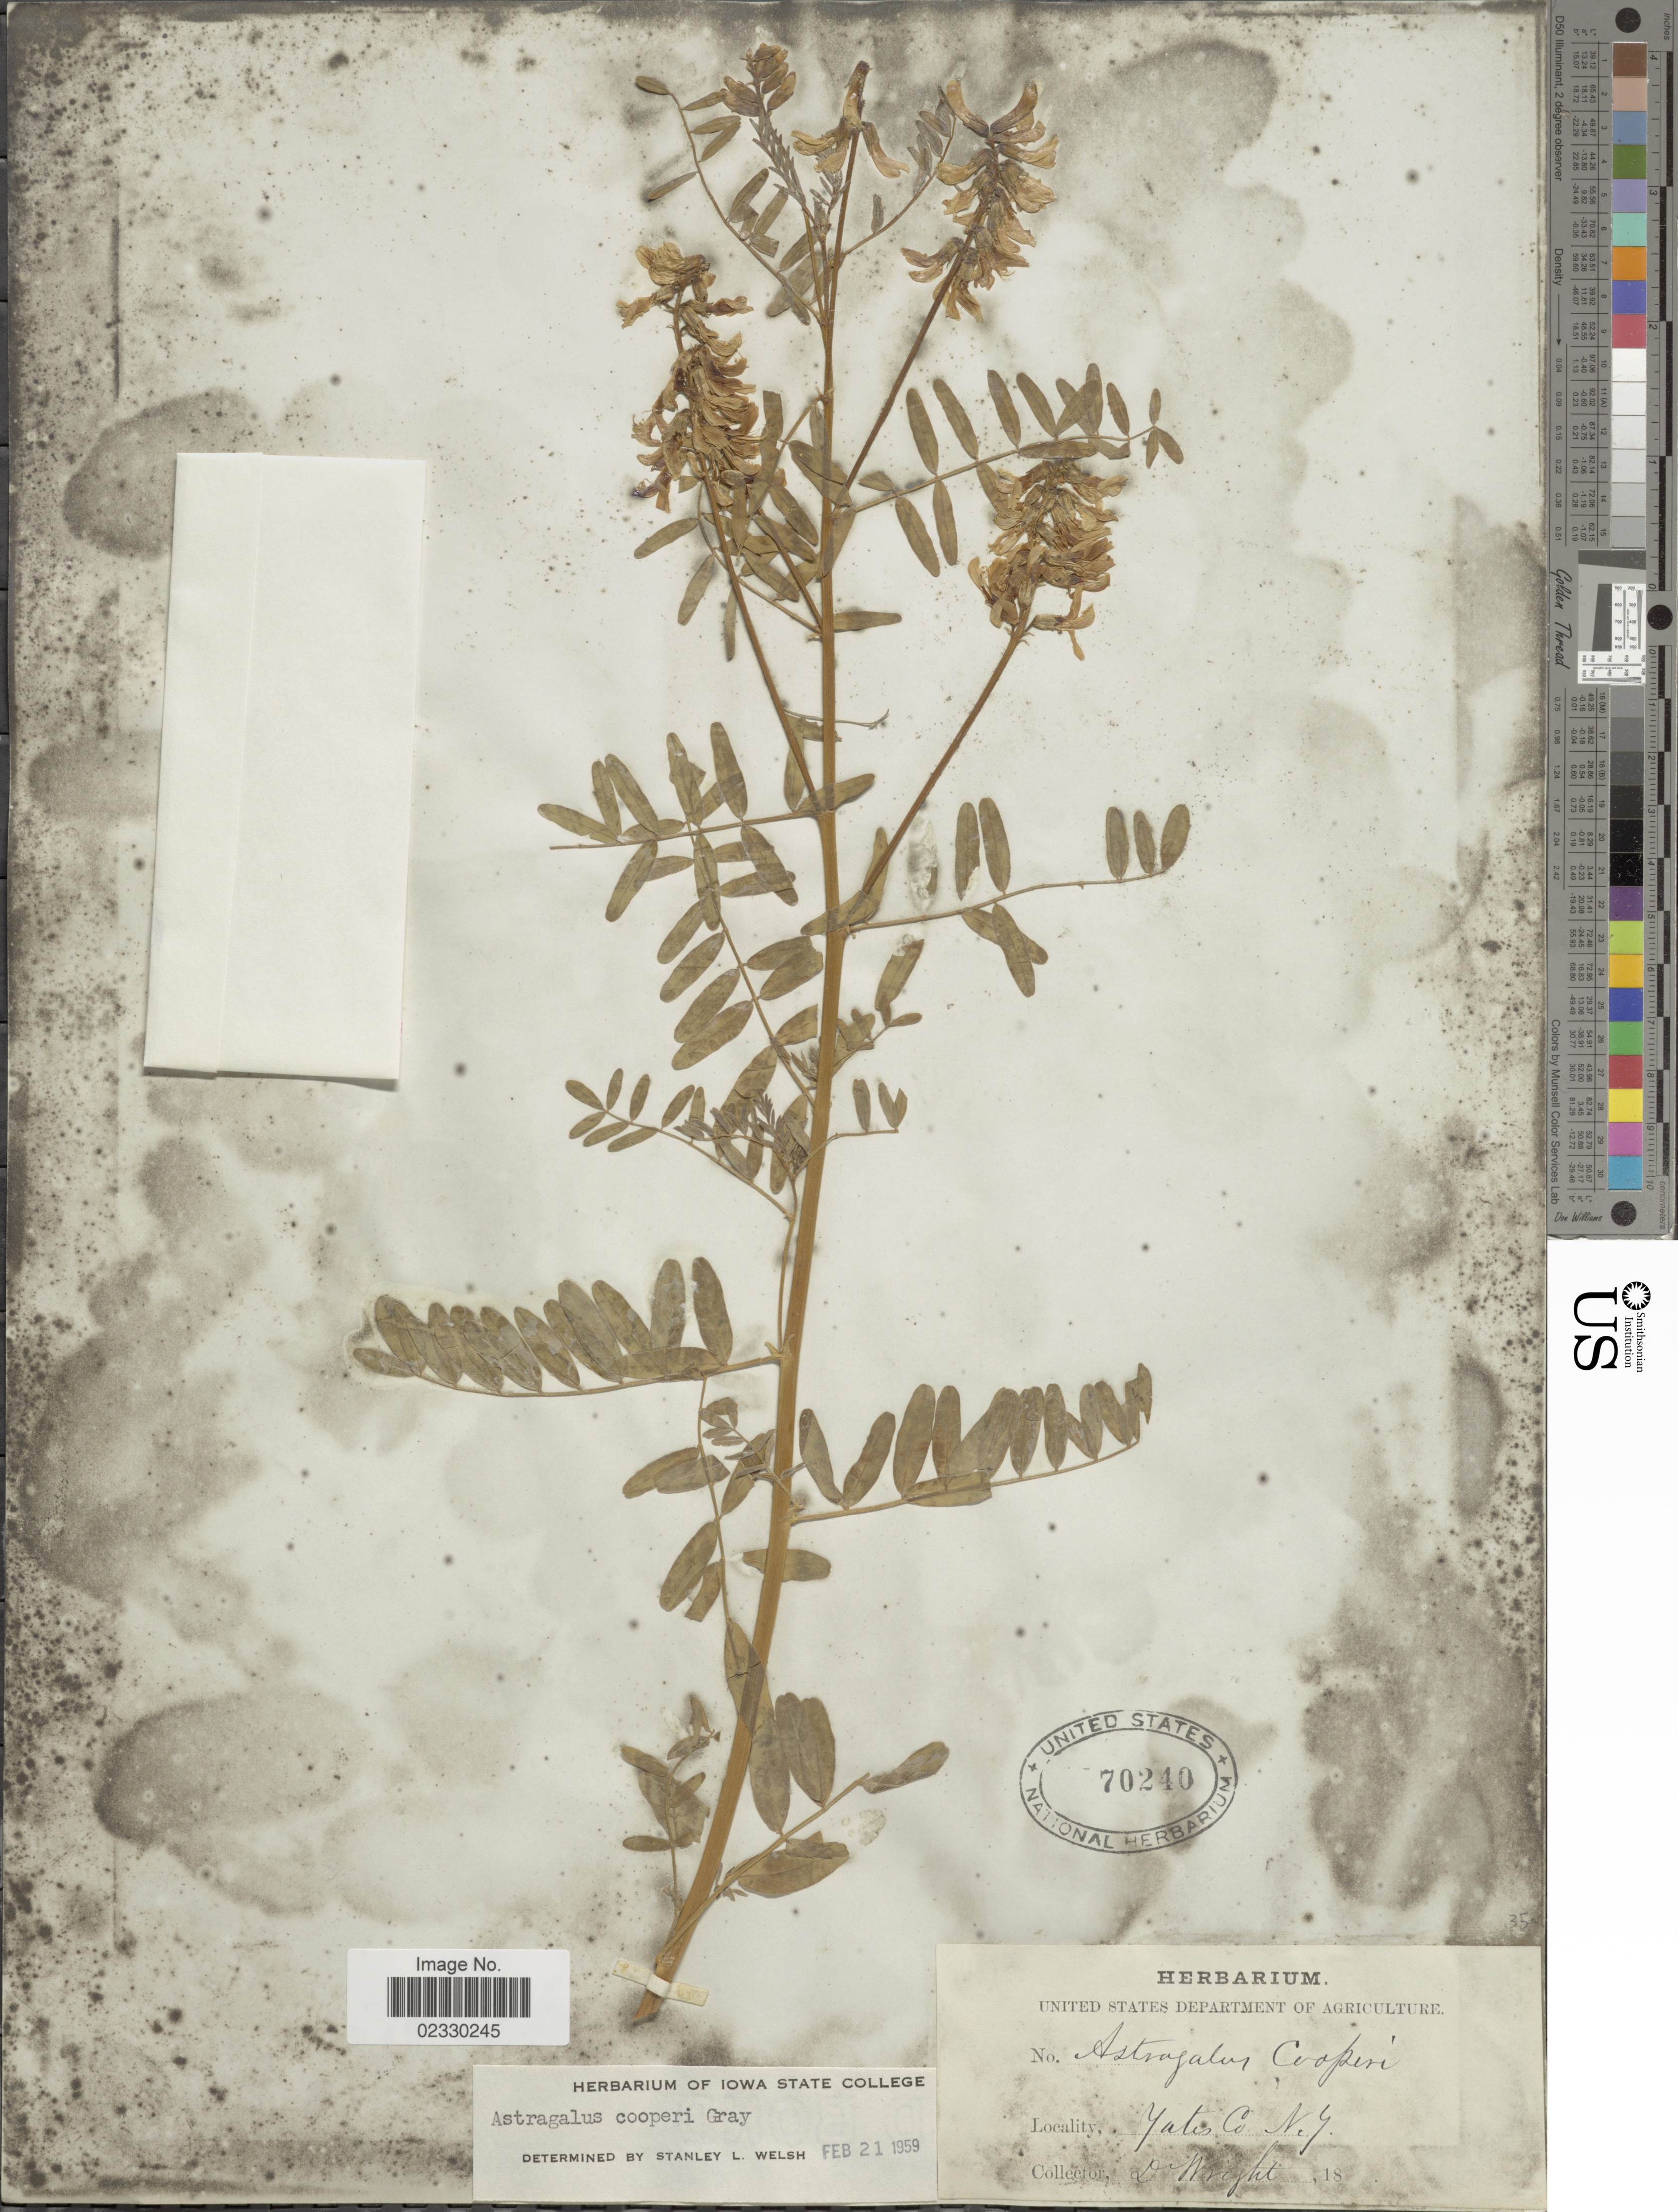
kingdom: Plantae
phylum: Tracheophyta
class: Magnoliopsida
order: Fabales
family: Fabaceae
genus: Astragalus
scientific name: Astragalus cooperi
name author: A. Gray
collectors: Wright, --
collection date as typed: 18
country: United States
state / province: New York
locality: Yates Co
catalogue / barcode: US 70240